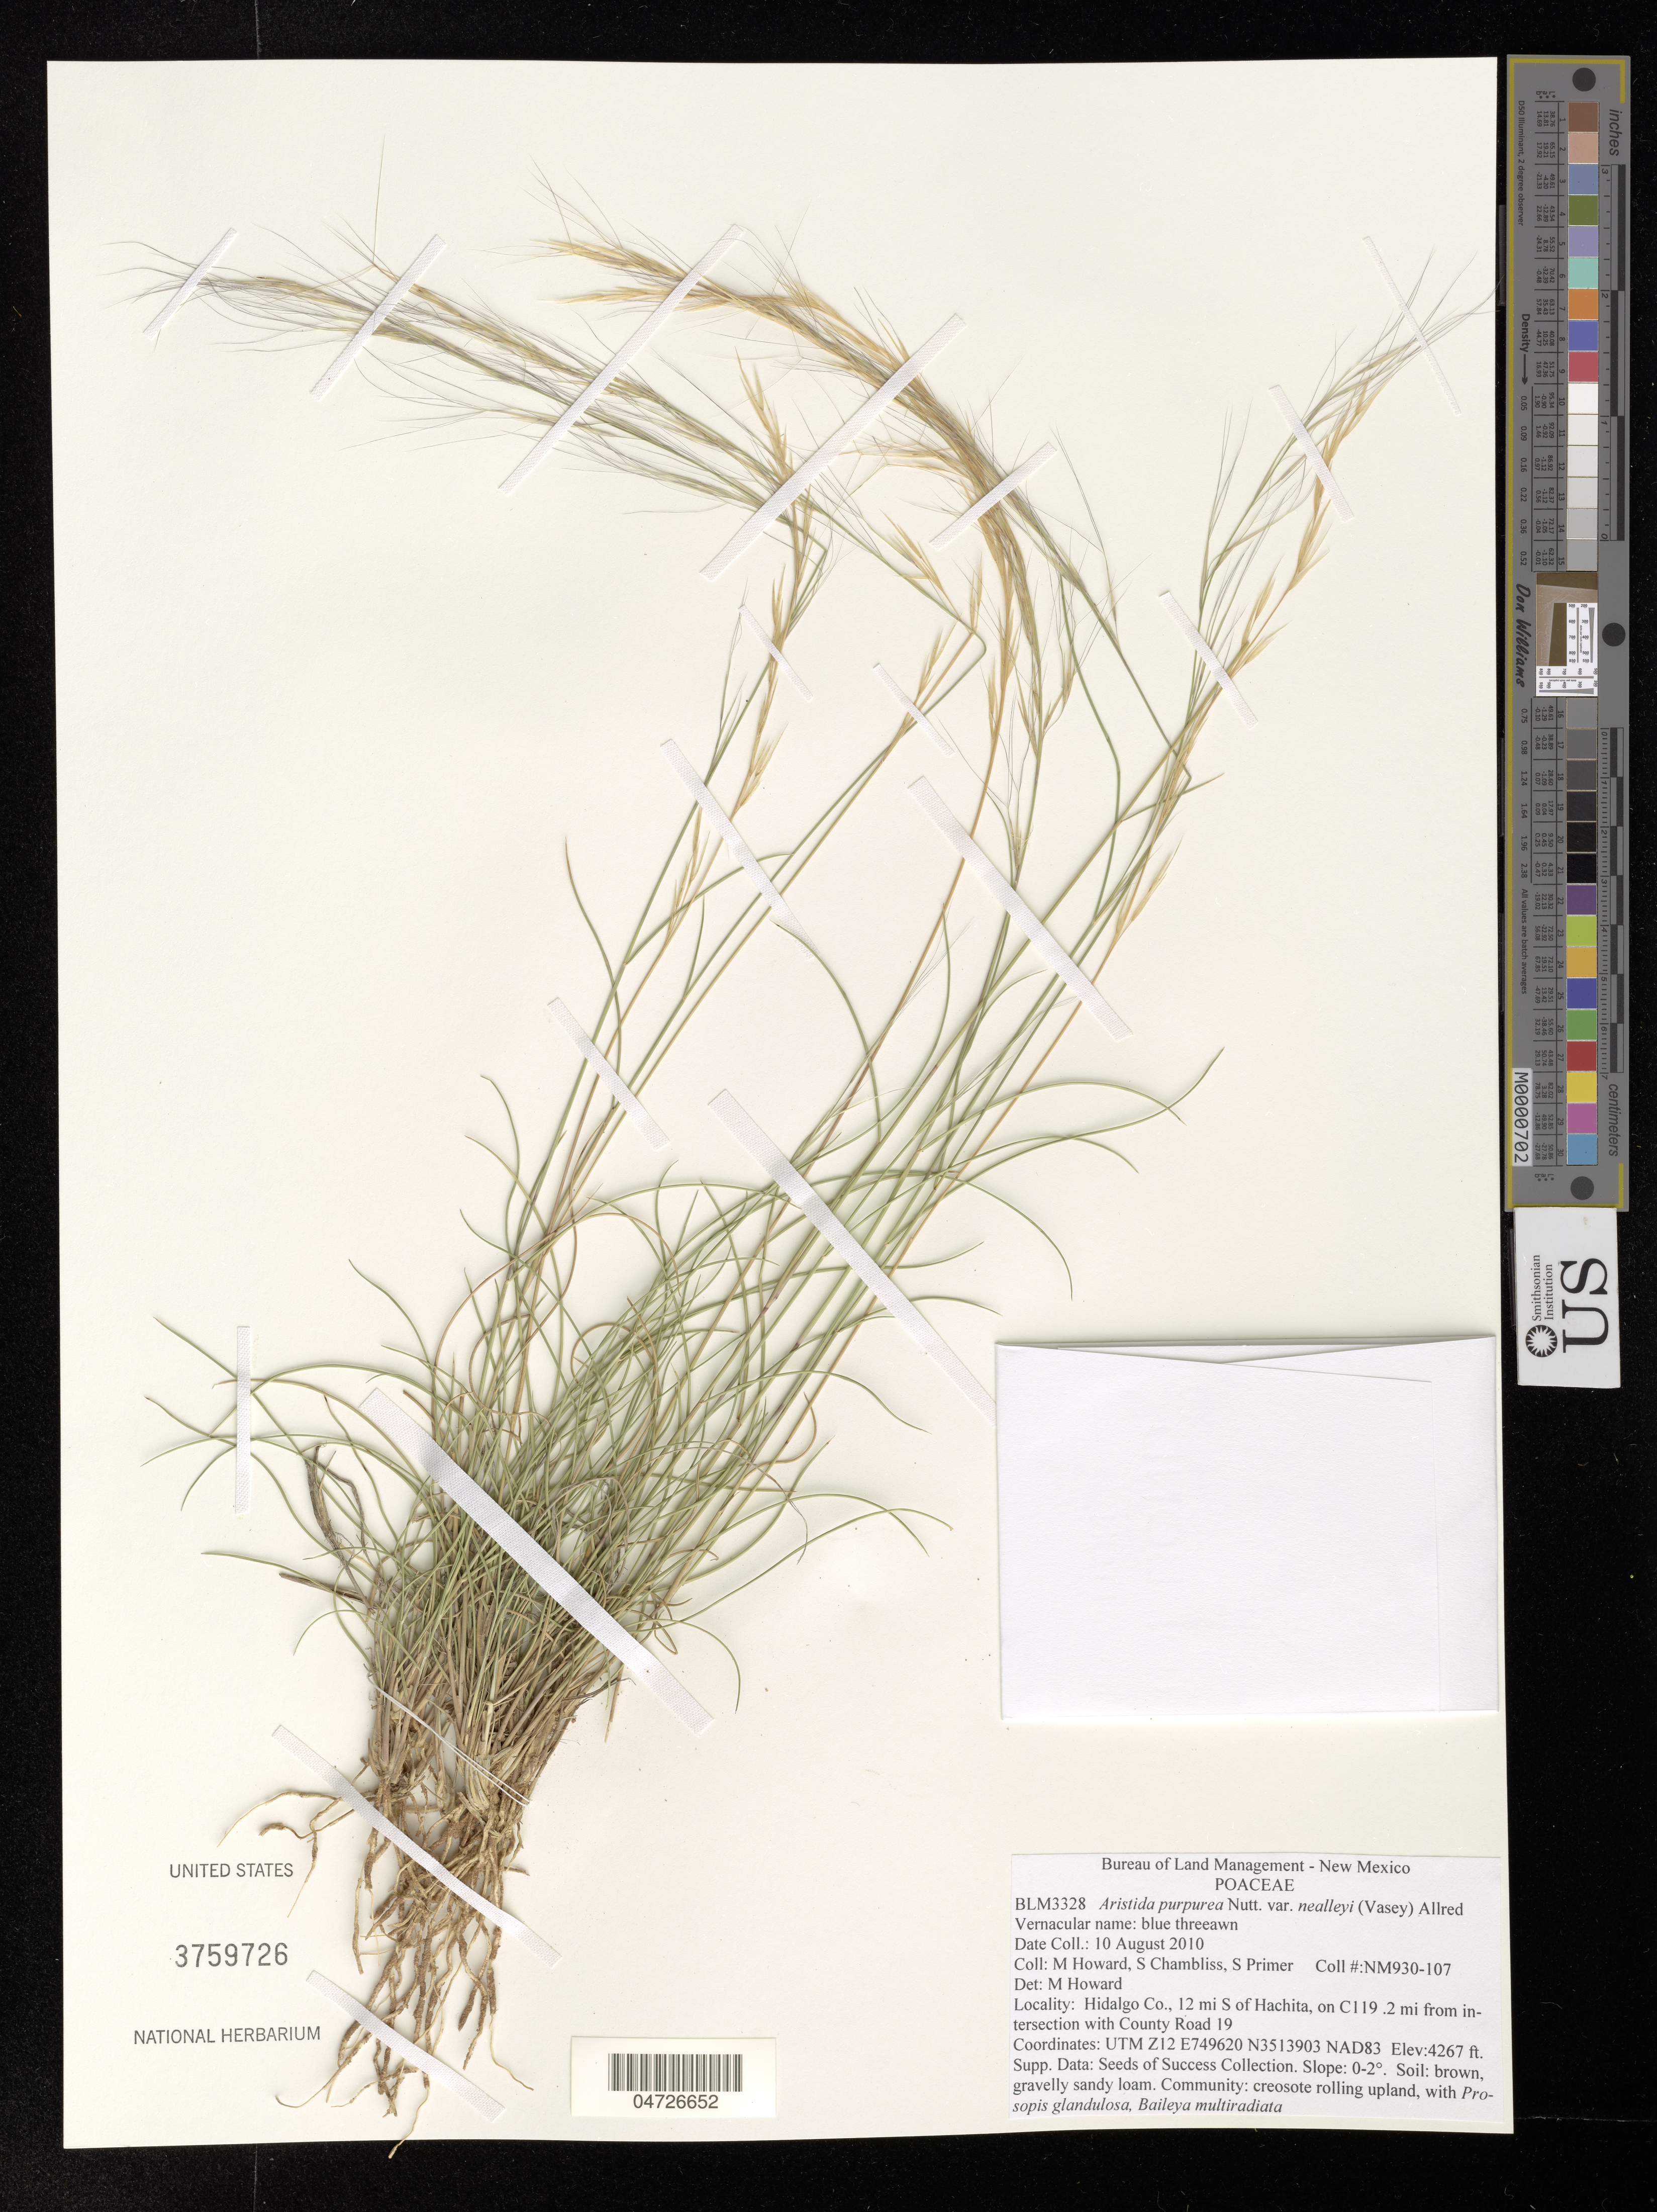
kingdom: Plantae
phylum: Tracheophyta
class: Liliopsida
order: Poales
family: Poaceae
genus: Aristida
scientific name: Aristida purpurea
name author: Nutt.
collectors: M. Howard, S. Chambliss & S. Primer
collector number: NM930-107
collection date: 2010-08-10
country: United States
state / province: New Mexico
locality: Hidalgo Co., 12 mi S of Hachita, on C119.2 mi from intersection with County Road 19.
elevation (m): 1301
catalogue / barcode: US 3759726